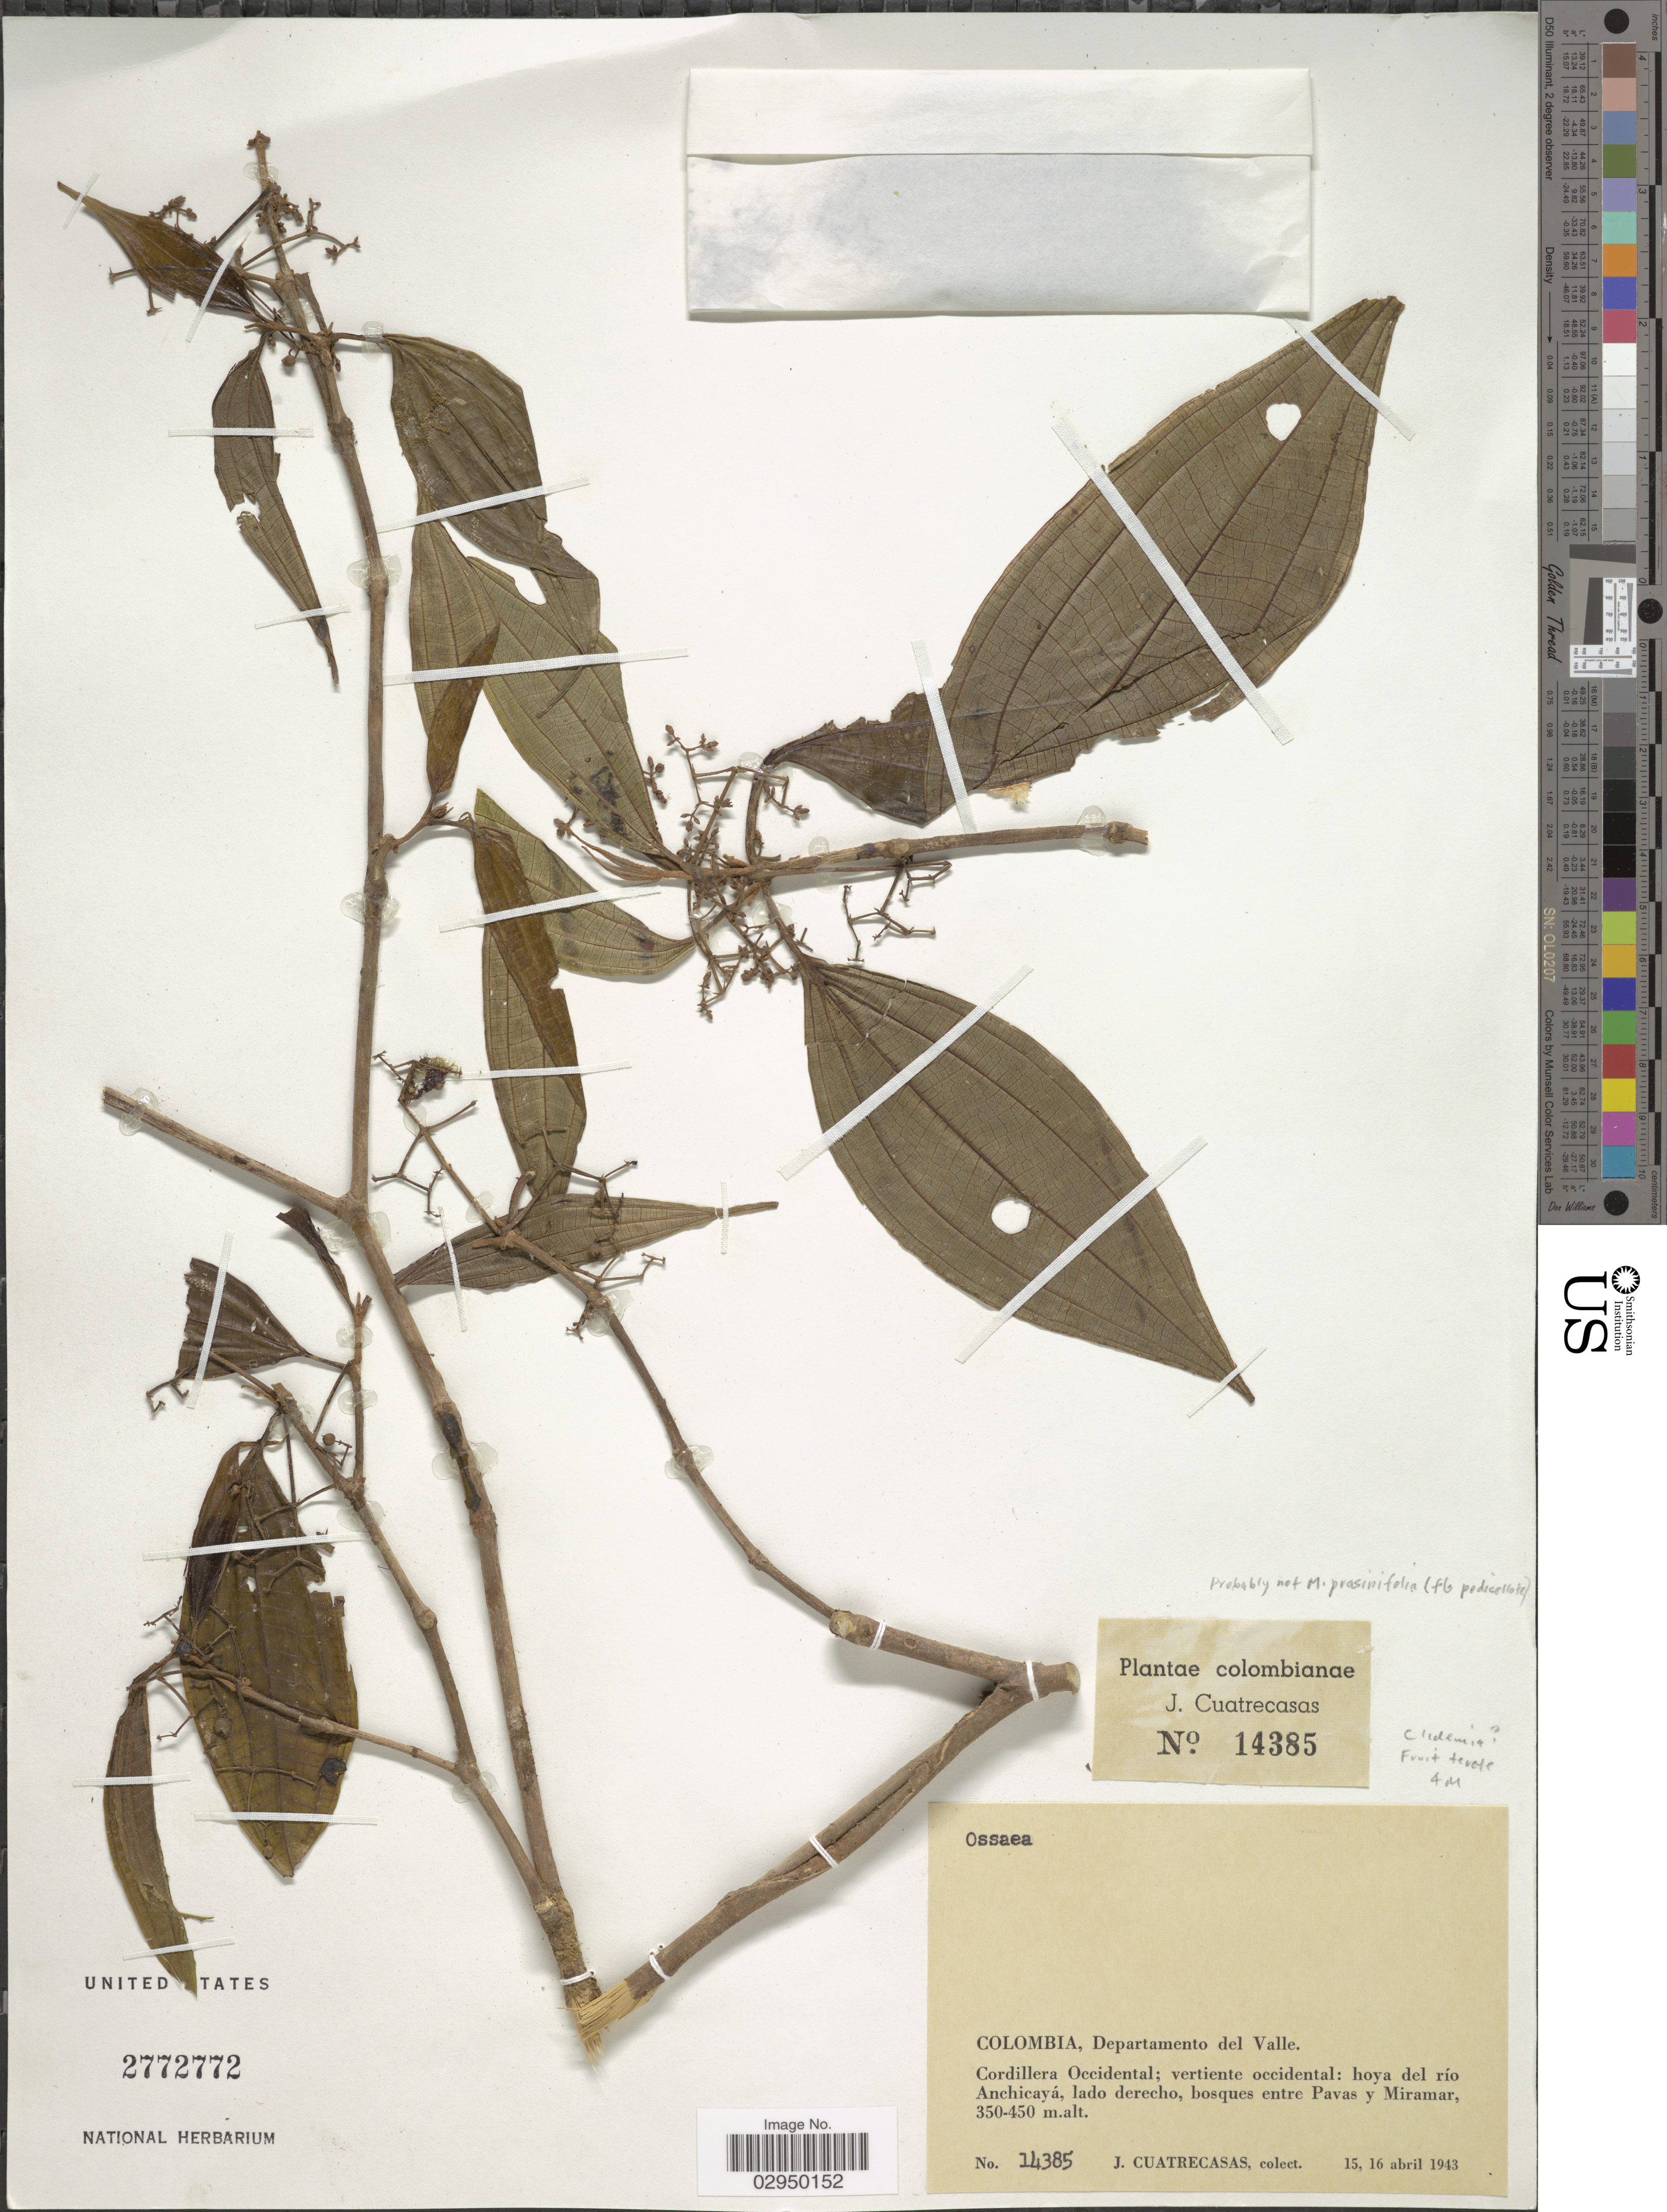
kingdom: Plantae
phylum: Tracheophyta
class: Magnoliopsida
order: Myrtales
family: Melastomataceae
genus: Clidemia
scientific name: Clidemia sp.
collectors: J. Cuatrecasas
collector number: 14385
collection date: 1943-04-15/1943-04-16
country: Colombia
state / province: Valle del Cauca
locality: Departamento del Valle. Cordillera Occidental; vertiente occidental: hoya del río Anchicayá, lado derecho, bosques entre Pavas y Miramar.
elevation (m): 350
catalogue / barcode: US 2772772